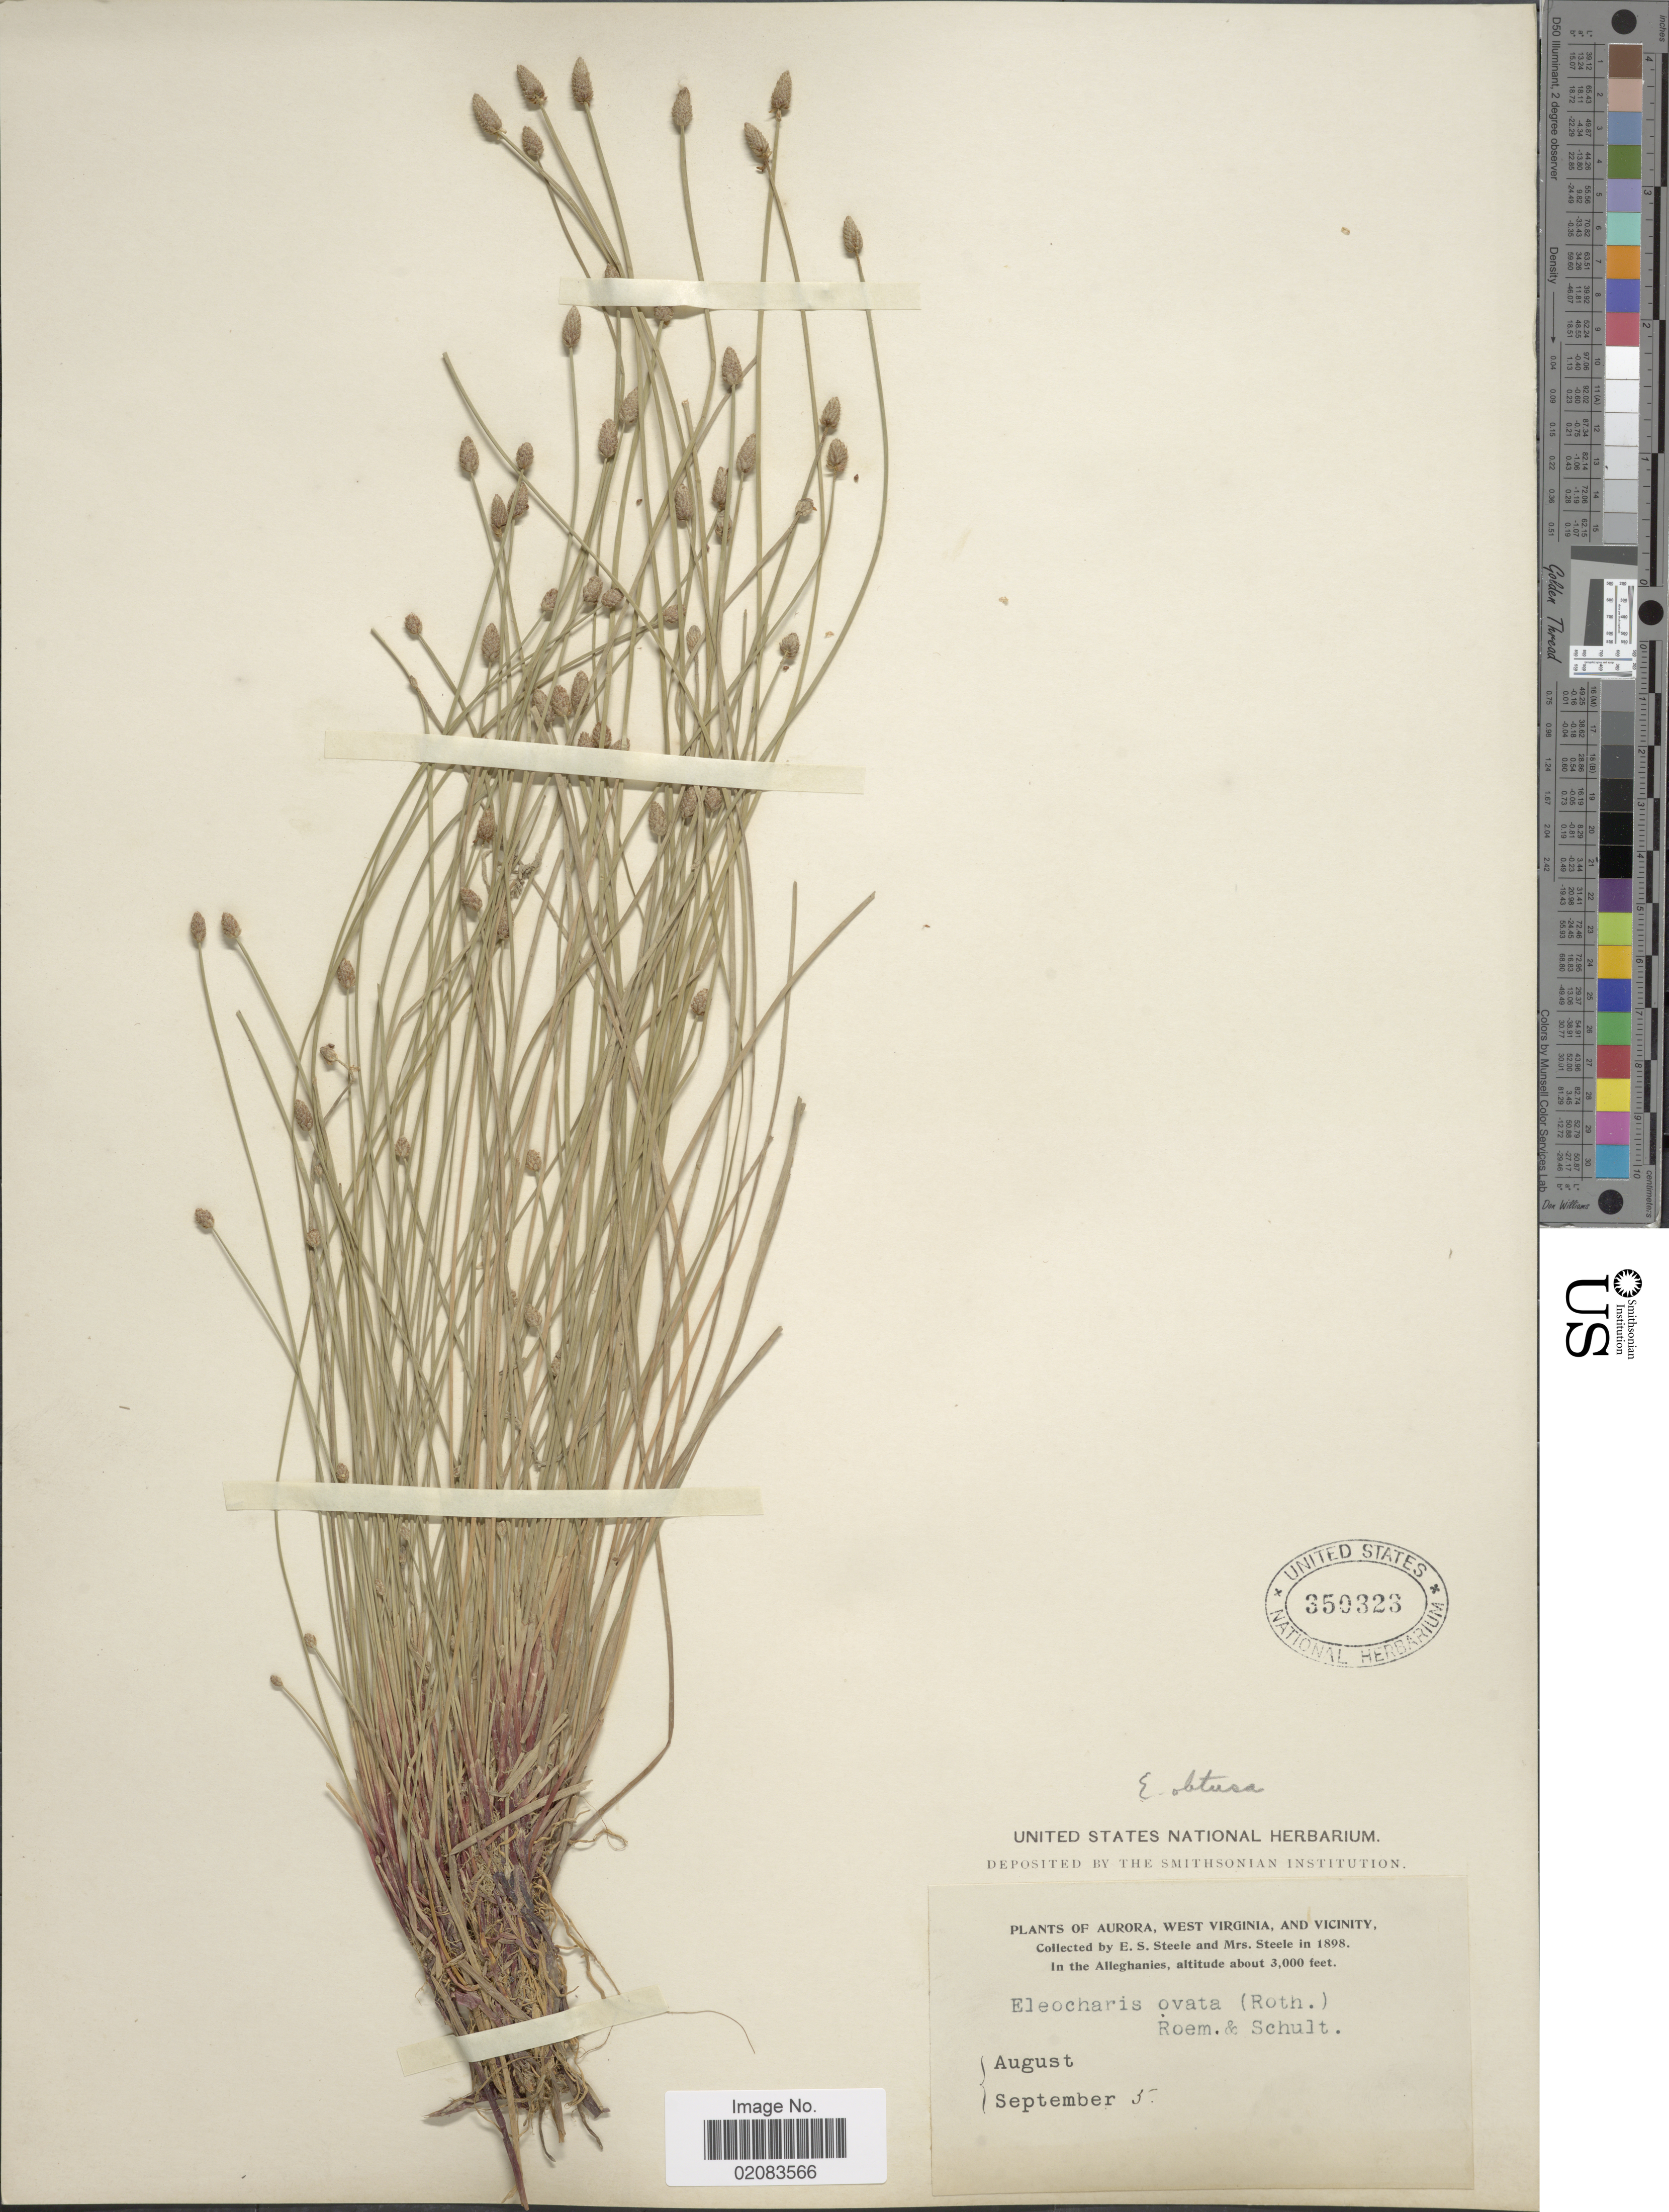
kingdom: Plantae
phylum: Tracheophyta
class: Liliopsida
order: Poales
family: Cyperaceae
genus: Eleocharis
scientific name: Eleocharis obtusa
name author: (Willd.) Schult.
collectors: E. Steele & Mrs. E. S. Steele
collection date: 1898-09-05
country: United States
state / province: West Virginia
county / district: Preston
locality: Aurora, and Vicinity, In the Alleghanies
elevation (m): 914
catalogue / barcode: US 350323